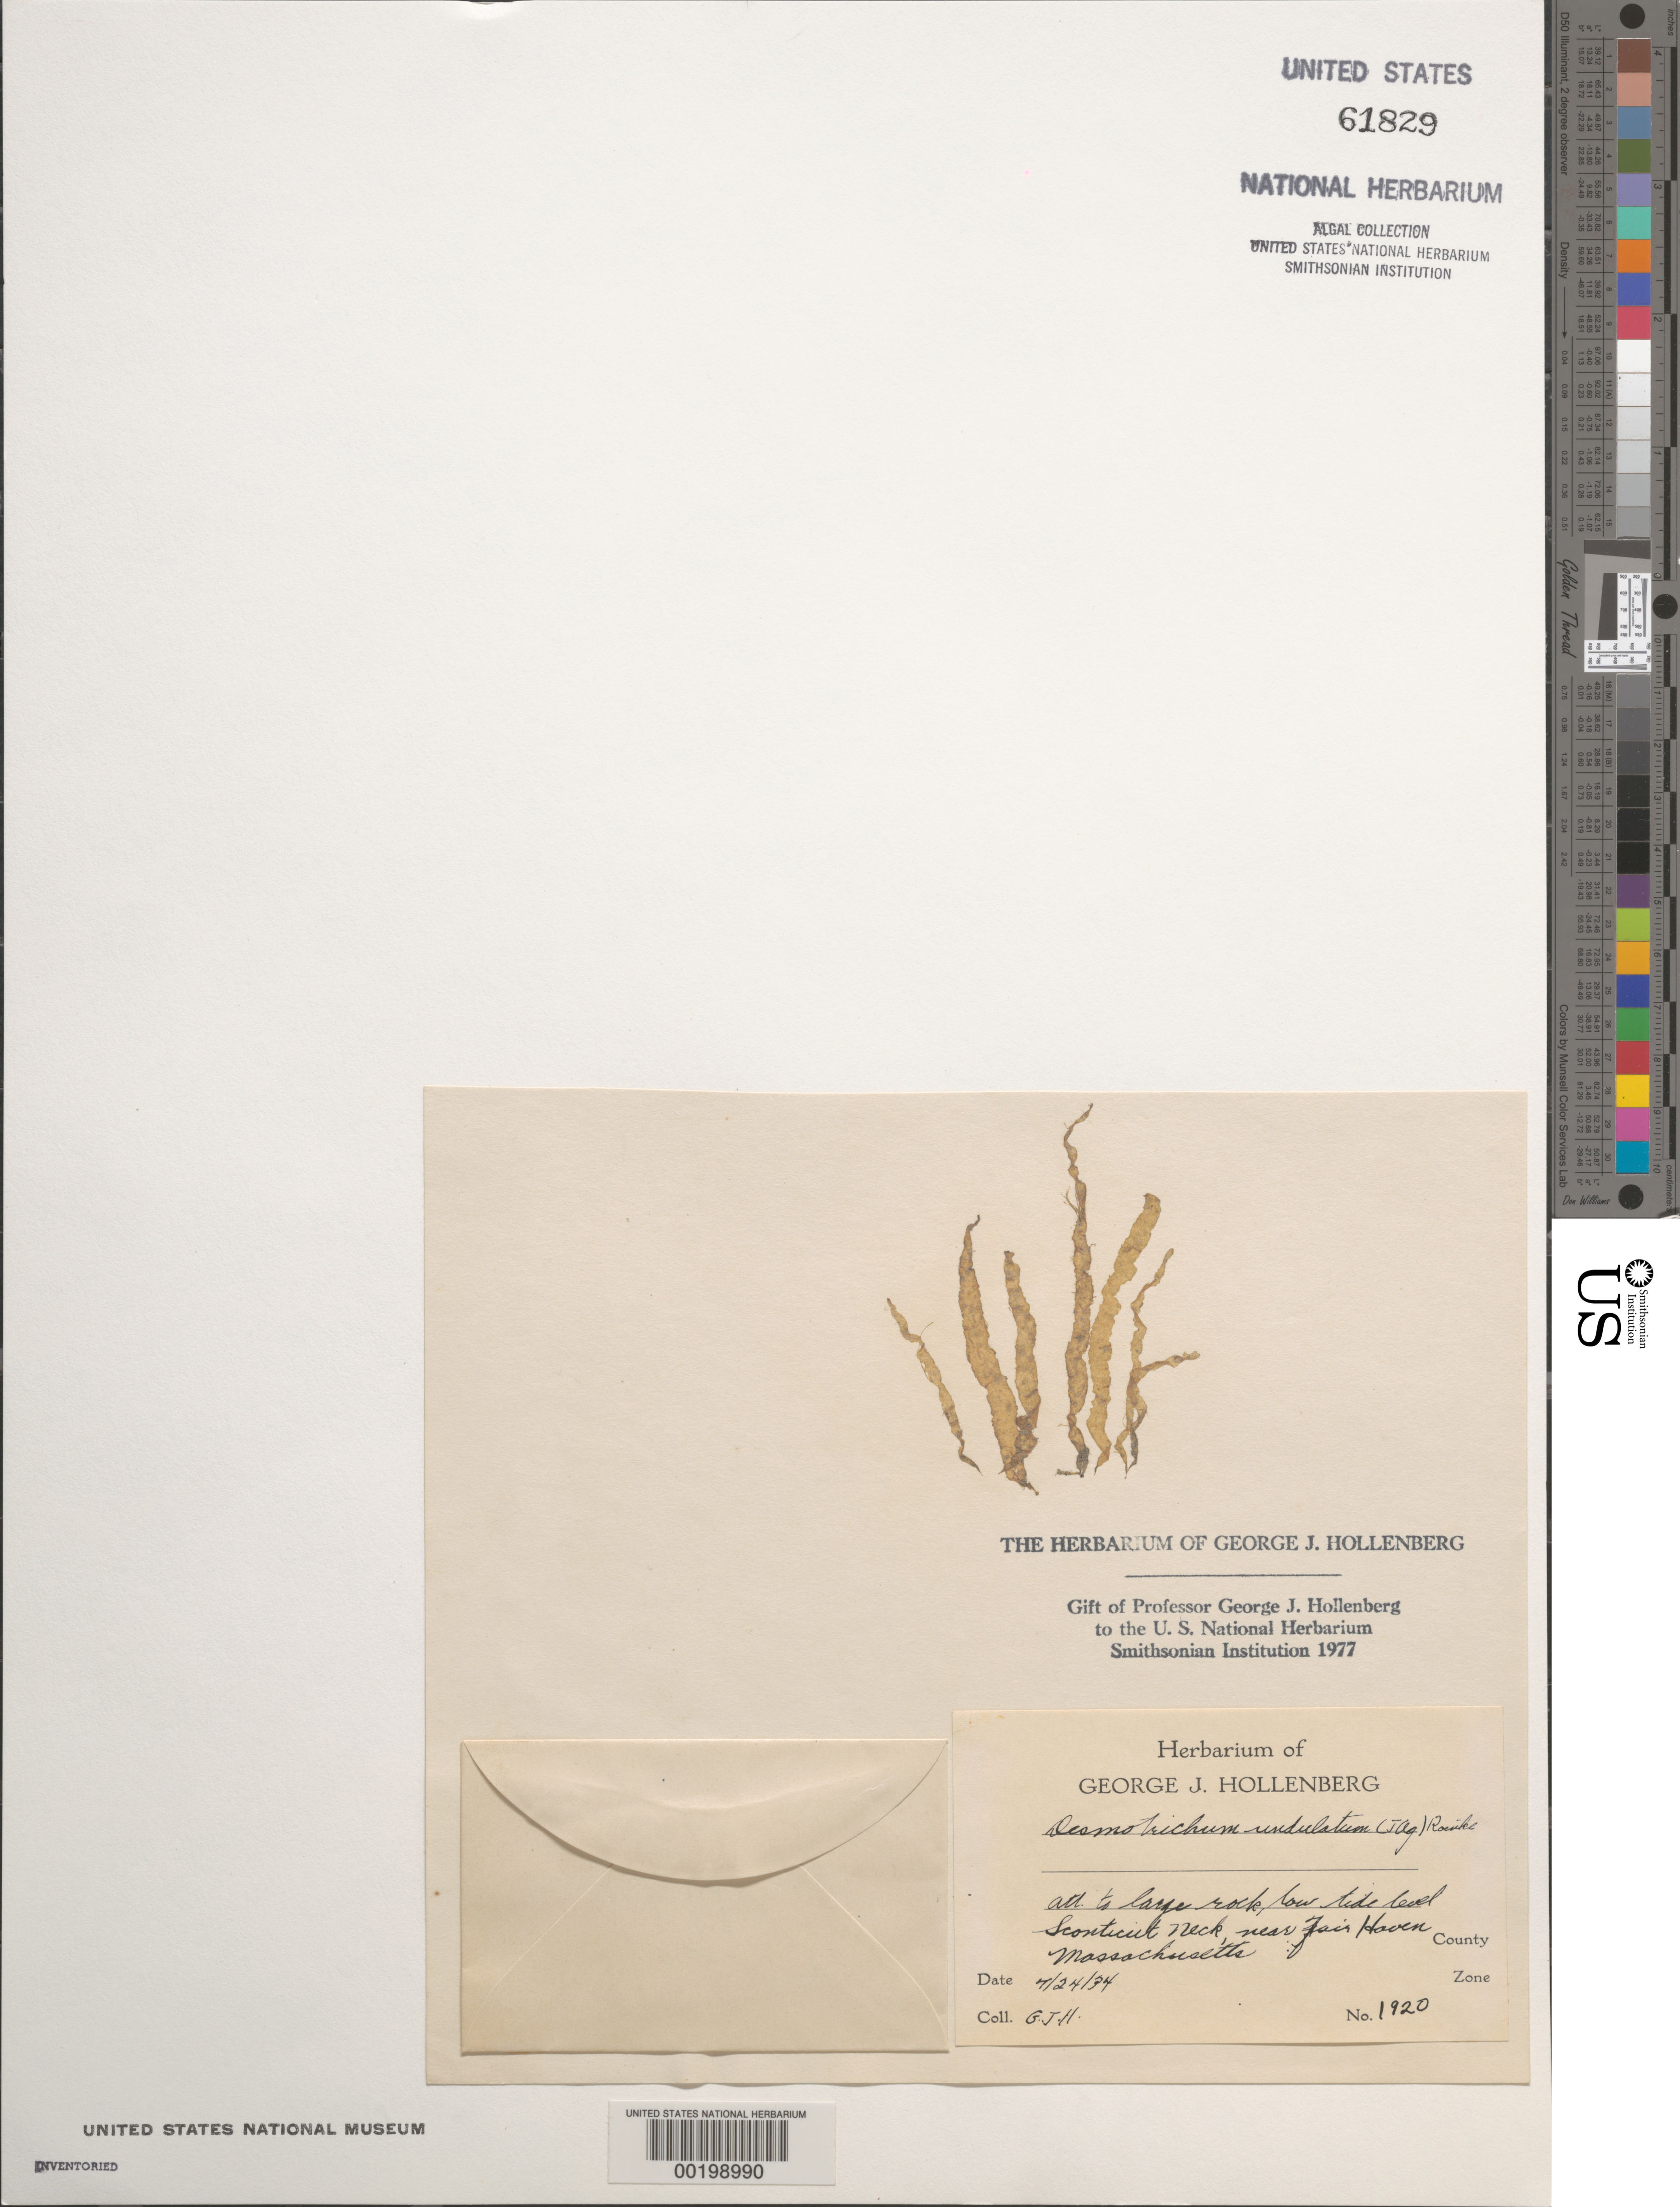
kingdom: Chromista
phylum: Ochrophyta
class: Phaeophyceae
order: Ectocarpales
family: Chordariaceae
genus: Punctaria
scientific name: Punctaria tenuissima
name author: (C. Agardh)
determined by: Algae name updating Project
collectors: G. Hollenberg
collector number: GJH 1920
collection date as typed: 24 Apr 1934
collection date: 1934-04-24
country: United States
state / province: Massachusetts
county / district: Bristol County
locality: Sconticut Neck, near Fairhaven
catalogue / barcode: US 61829